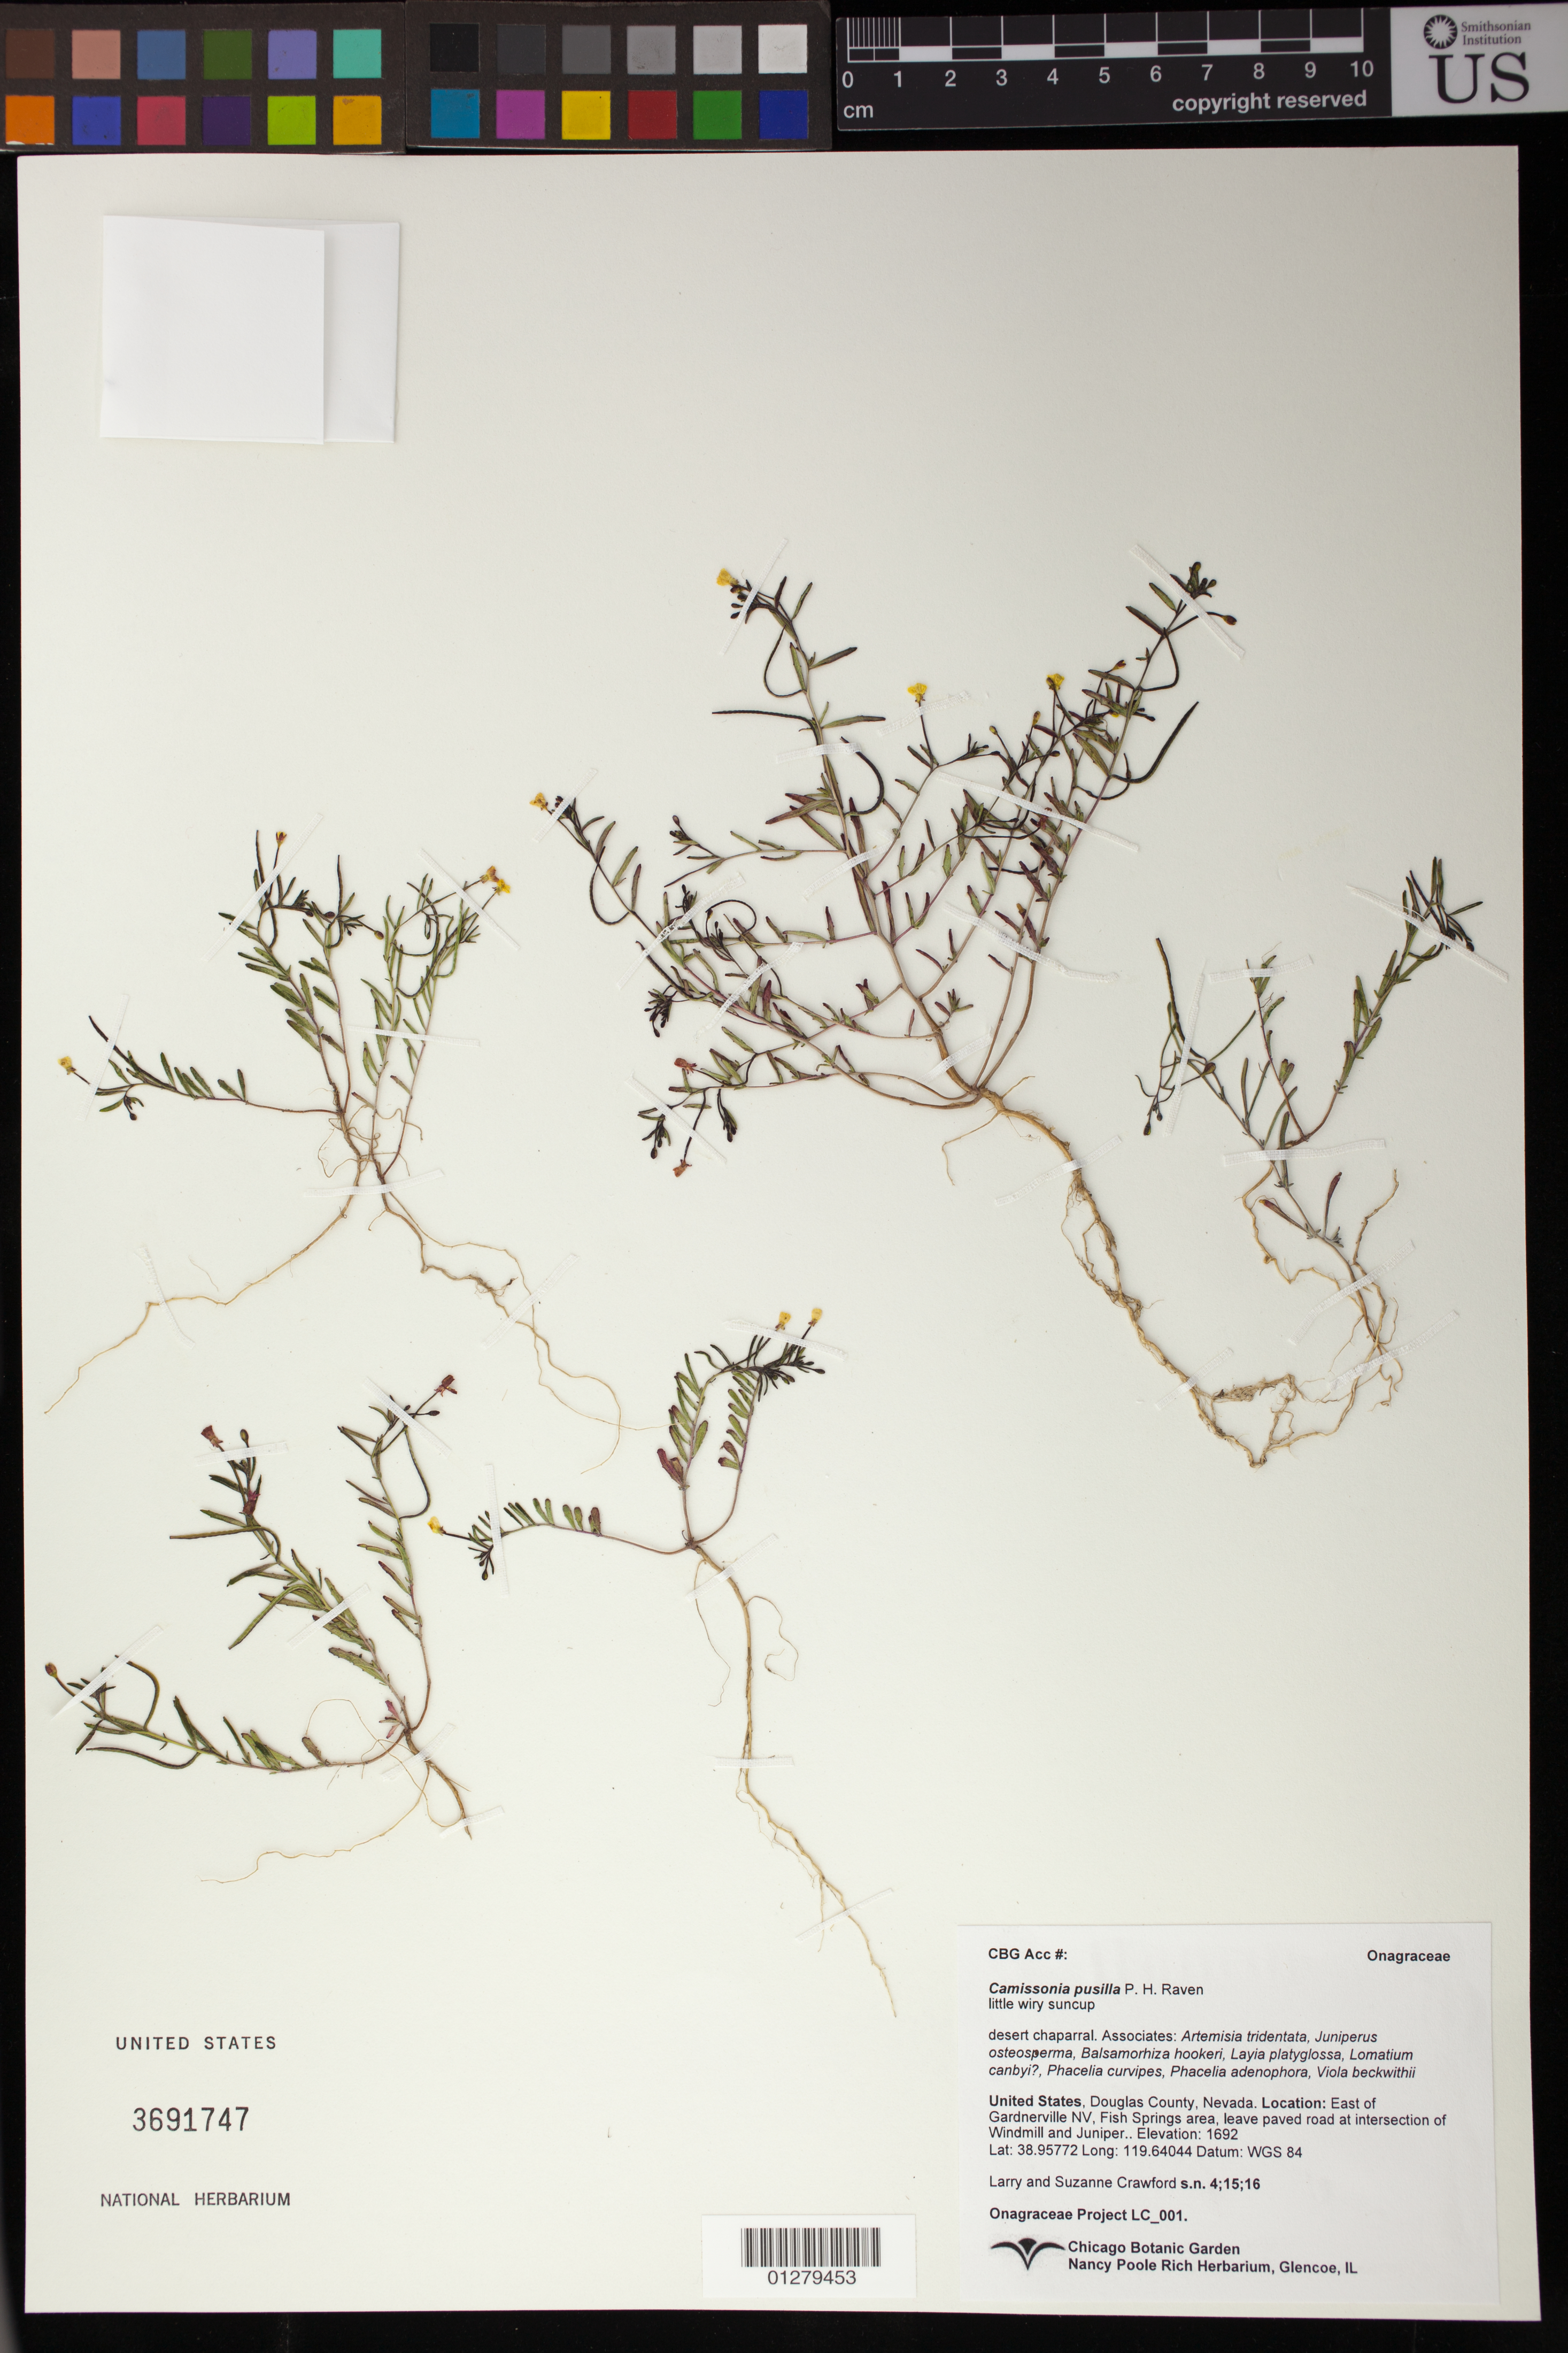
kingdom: Plantae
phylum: Tracheophyta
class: Magnoliopsida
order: Myrtales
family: Onagraceae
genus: Camissonia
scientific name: Camissonia pusilla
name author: P.H. Raven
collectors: L. Crawford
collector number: LC 001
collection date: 2016-04-15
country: United States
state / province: Nevada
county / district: Douglas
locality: East of Gardnerville, Fish Springs area, leave paved road at intersection of Windmill and Juniper, head NNE on dirt road.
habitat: Desert chaparral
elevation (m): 1692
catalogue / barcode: US 3691747